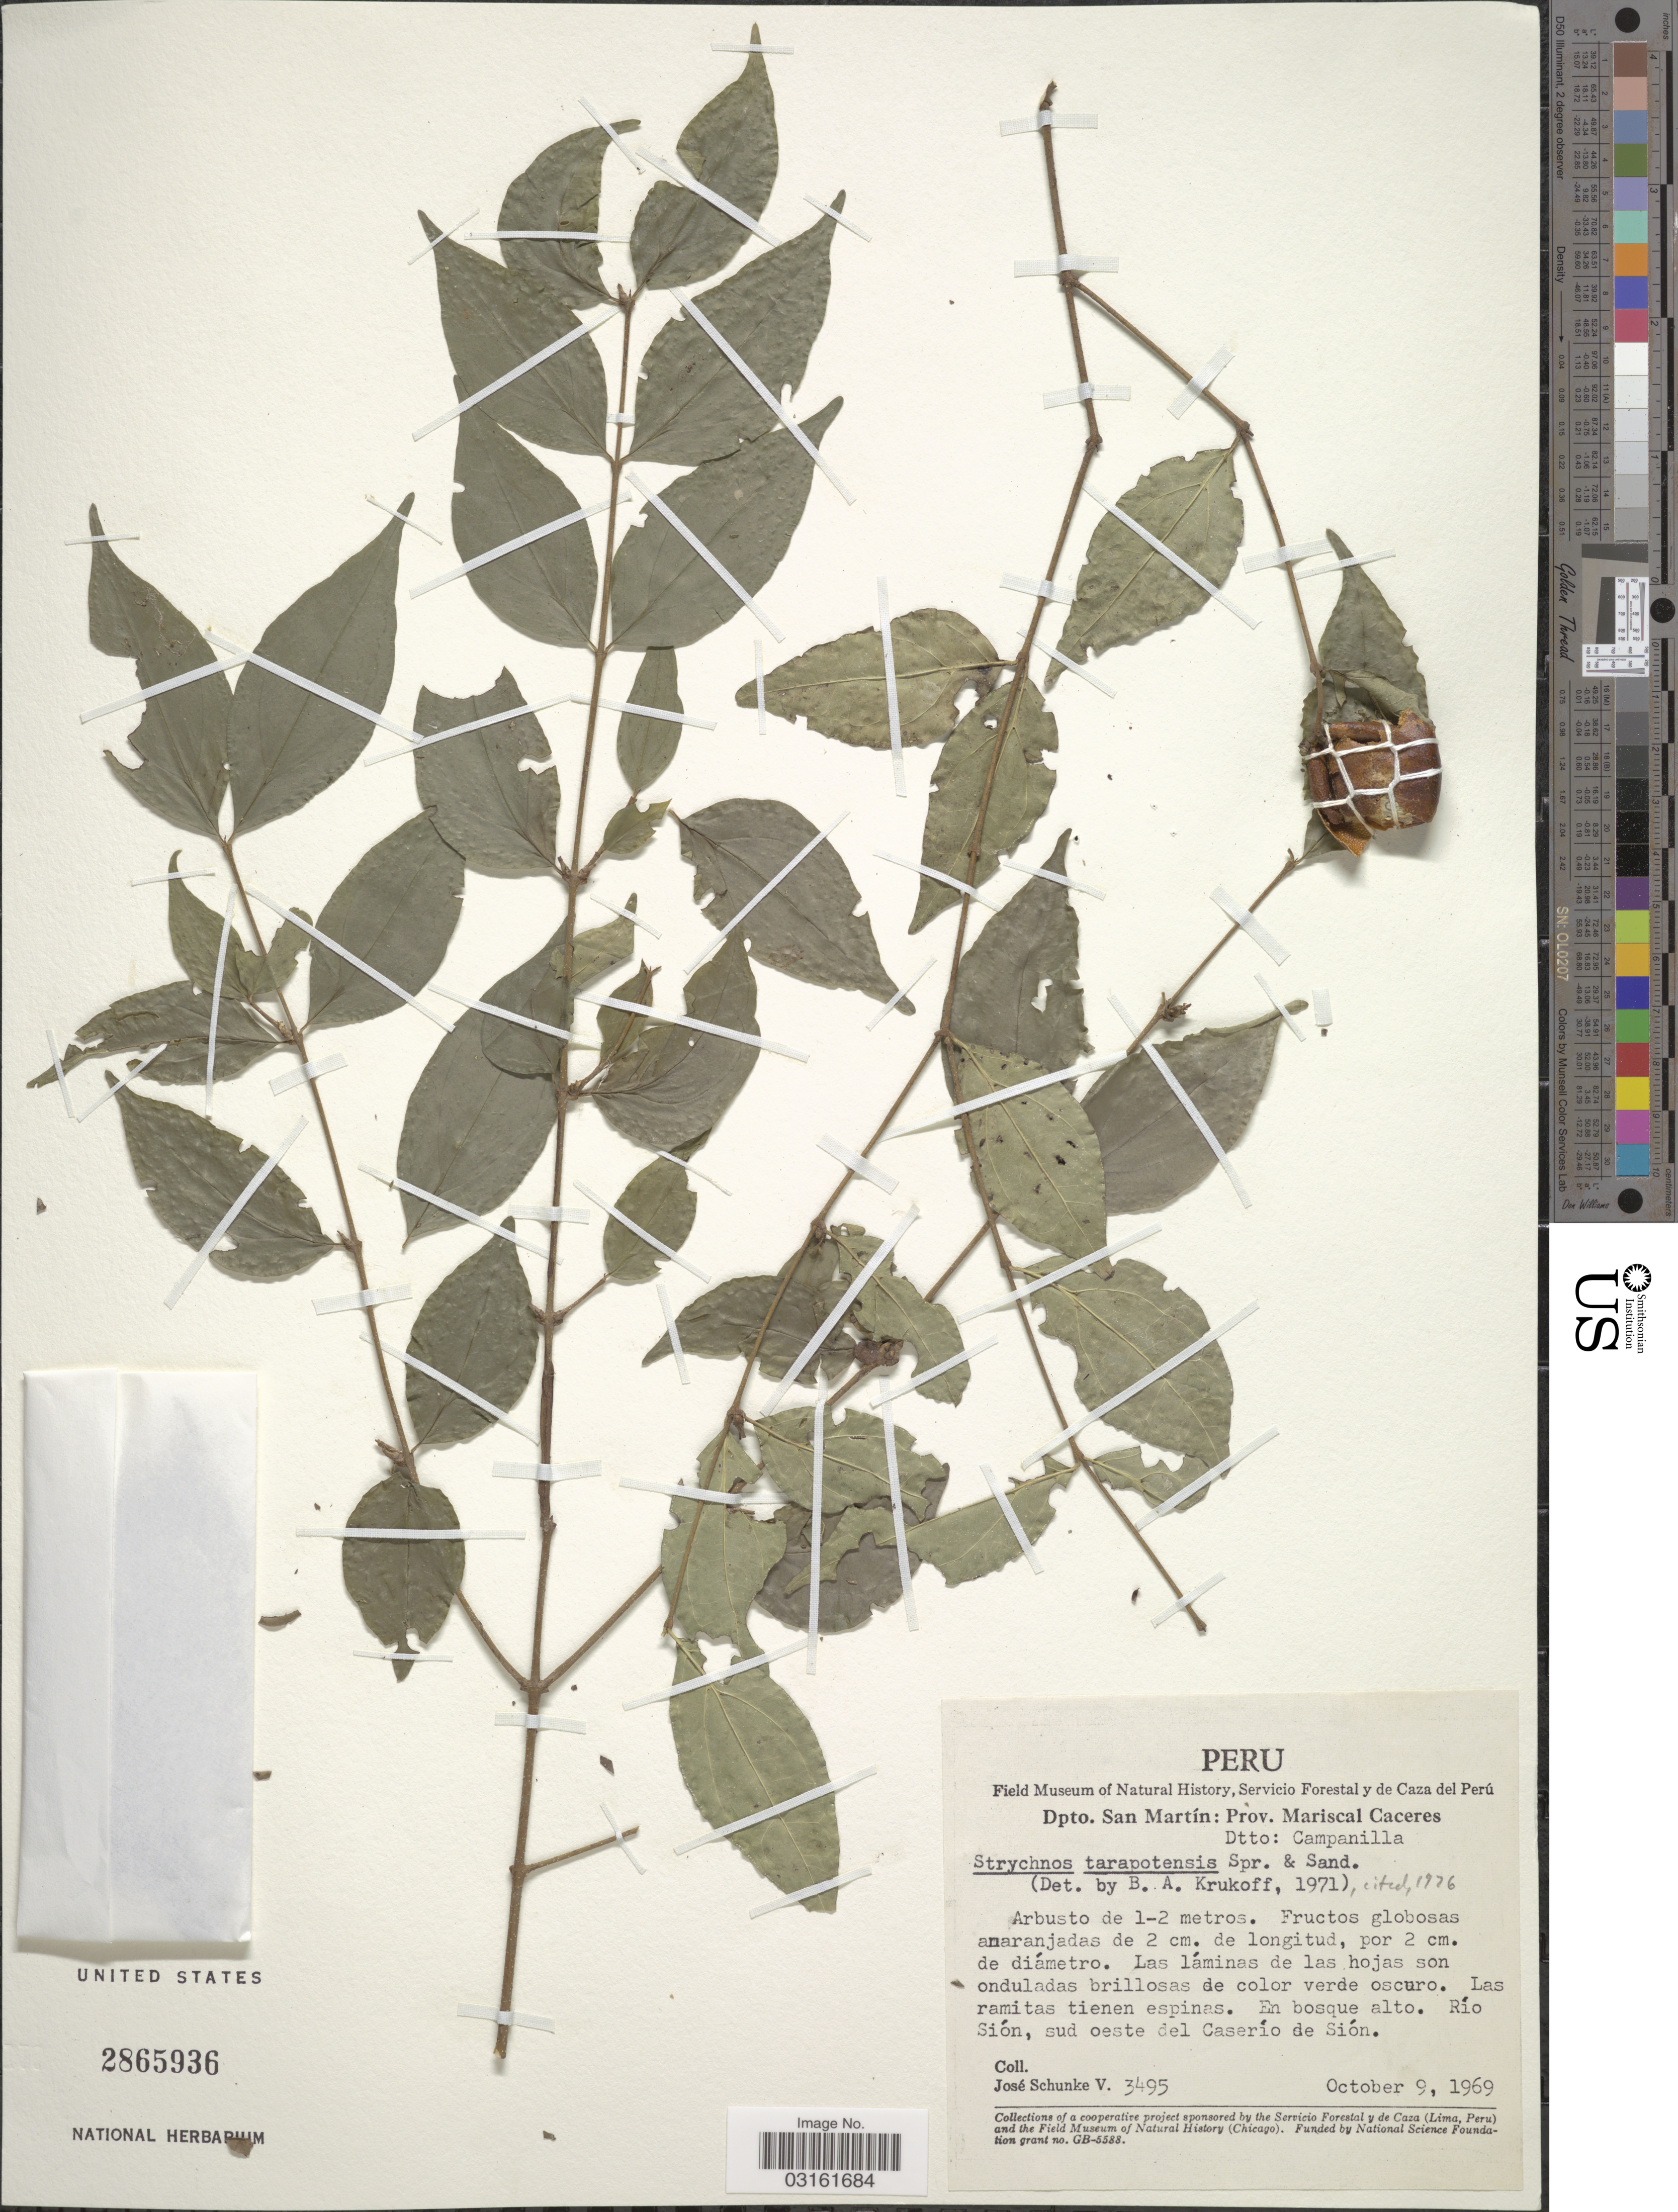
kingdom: Plantae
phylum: Tracheophyta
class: Magnoliopsida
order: Gentianales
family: Loganiaceae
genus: Strychnos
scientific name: Strychnos tarapotensis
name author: Sprague & Sandwith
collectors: J. Schunke Vigo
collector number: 3495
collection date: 1969-10-09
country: Peru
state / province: San Martín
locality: Dpto. San Martín: Prov. Mariscal Caceres. Dtto: Campanilla. Río Sión, sud oeste del Caserío de Sión.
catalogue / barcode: US 2865936